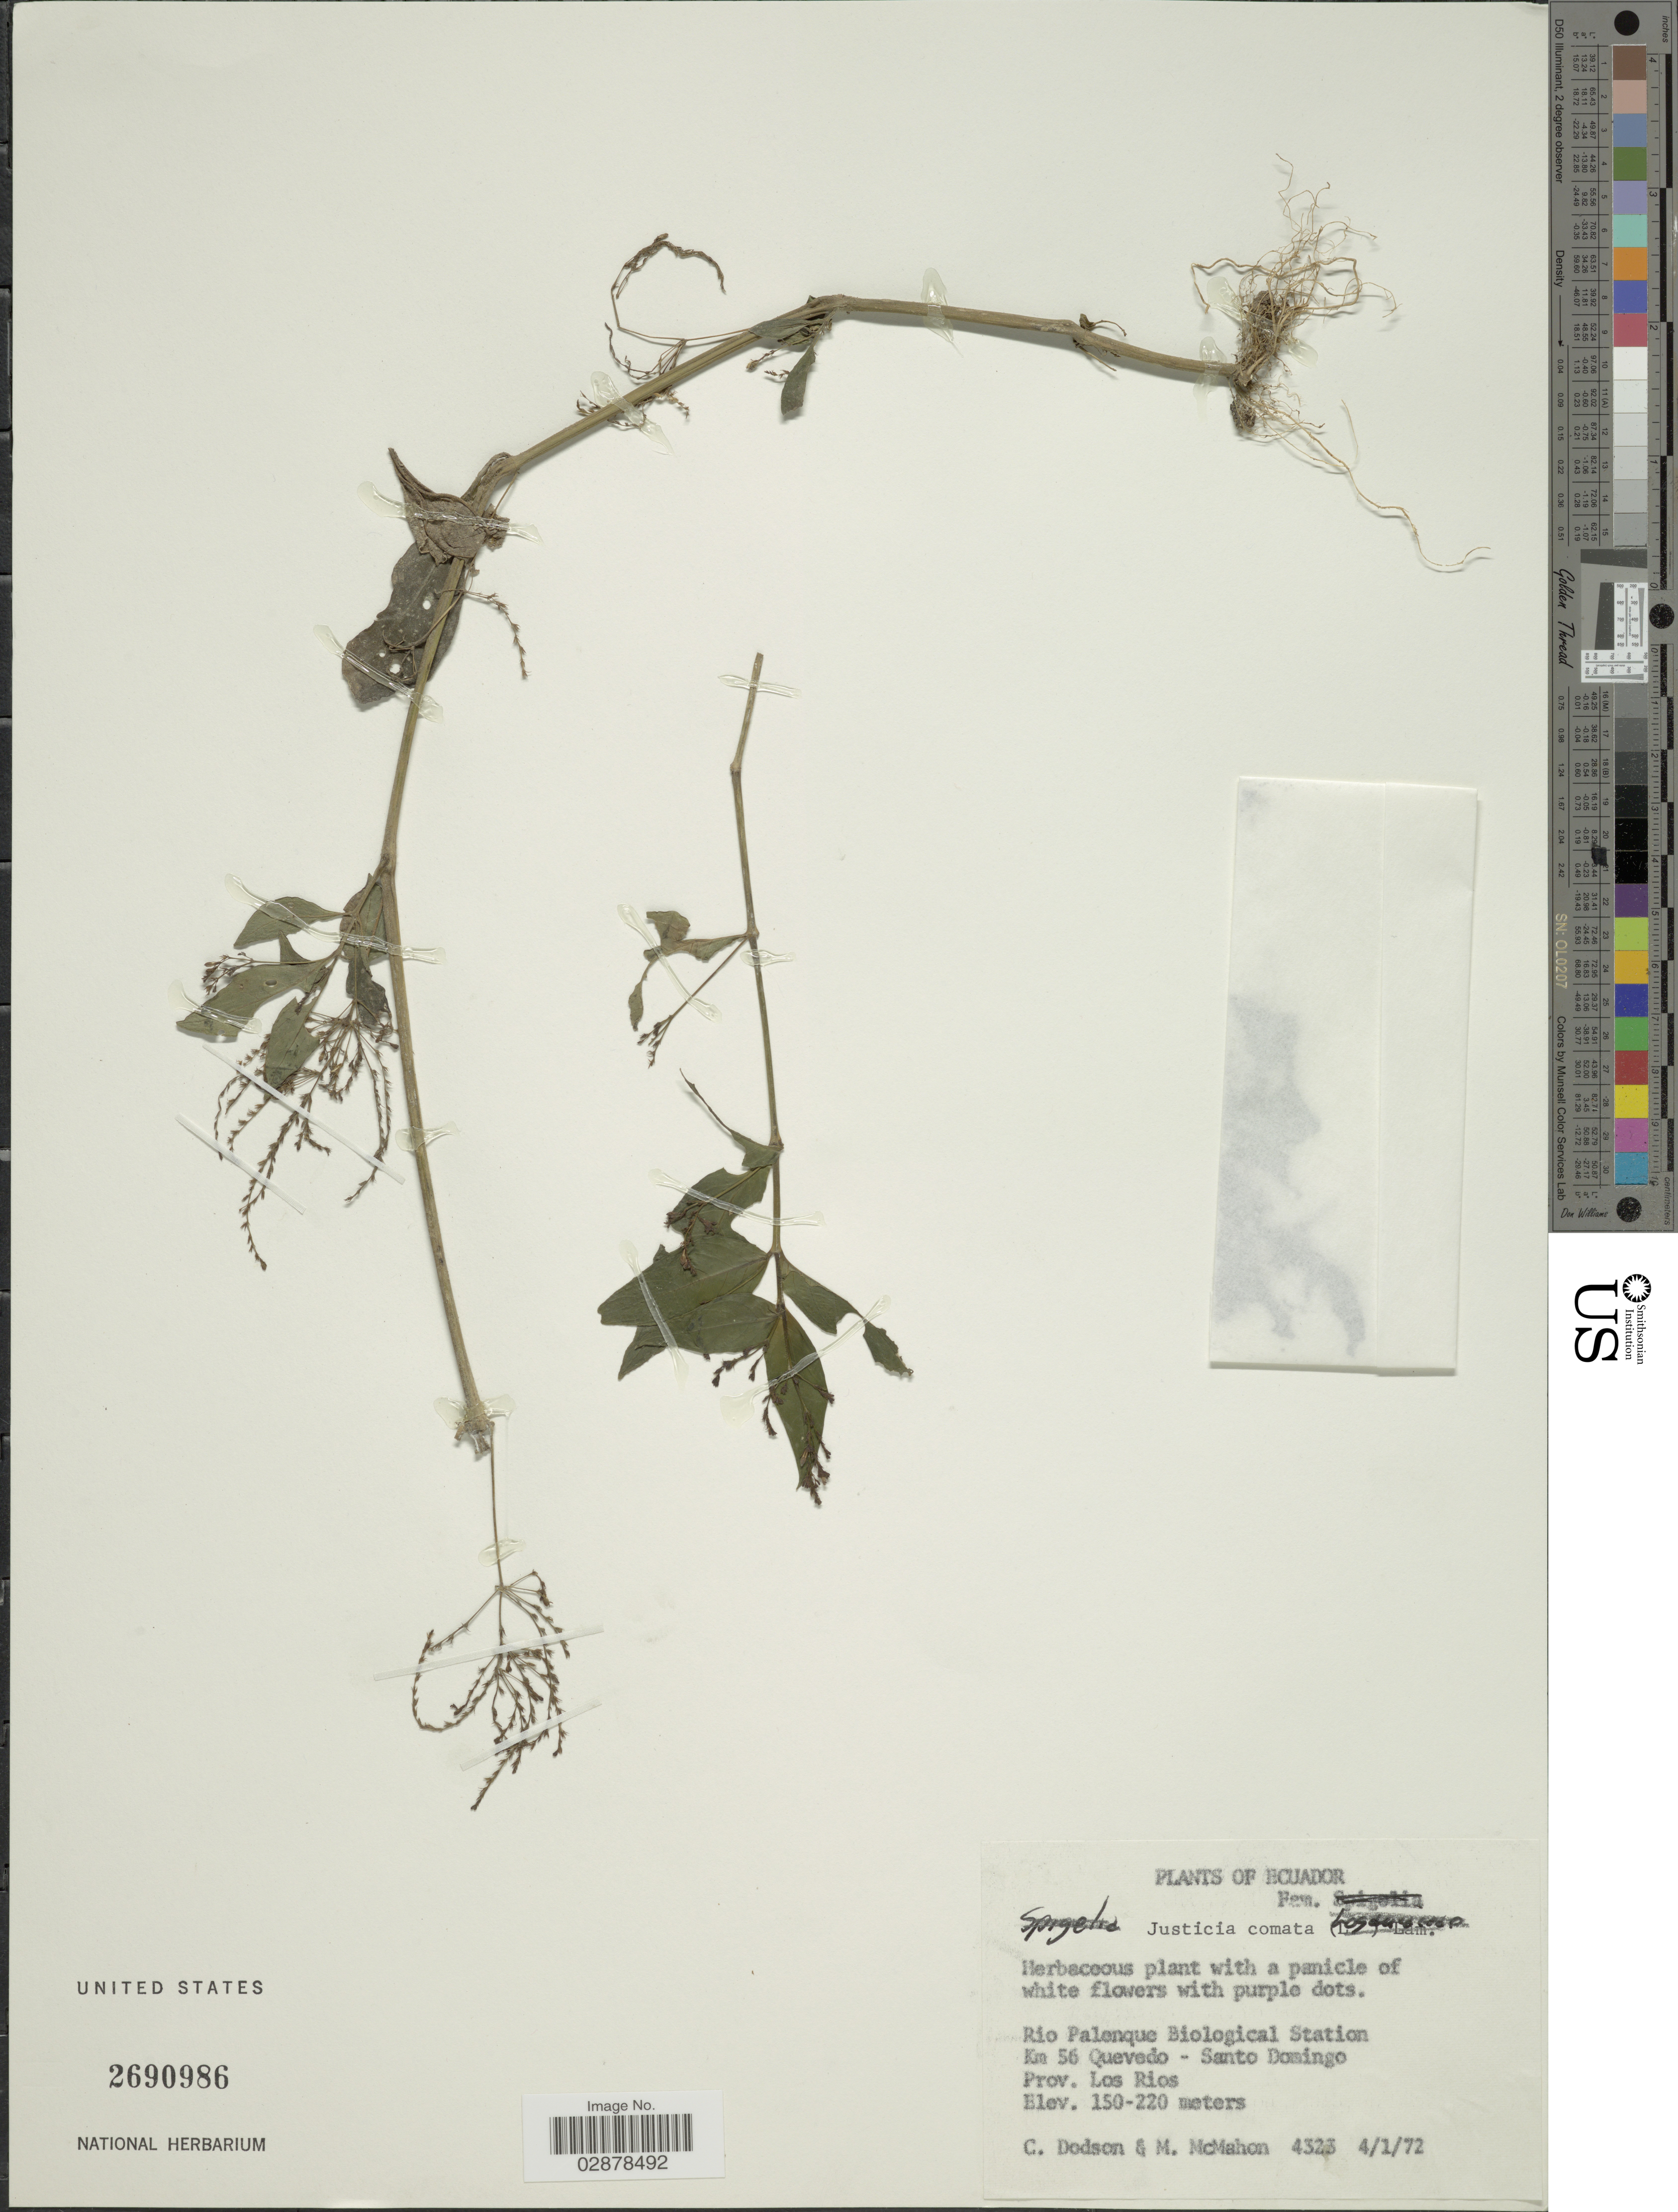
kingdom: Plantae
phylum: Tracheophyta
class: Magnoliopsida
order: Lamiales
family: Acanthaceae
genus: Justicia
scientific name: Justicia comata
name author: (L.) Lam.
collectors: C. Dodson & M. McMahon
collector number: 4323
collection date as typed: Transcribed d/m/y: 4/1/72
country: Ecuador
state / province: Los Ríos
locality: Rio Palenque Biological Station Km 56 Quevedo - Santo Domingo.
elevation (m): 150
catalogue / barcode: US 2690986